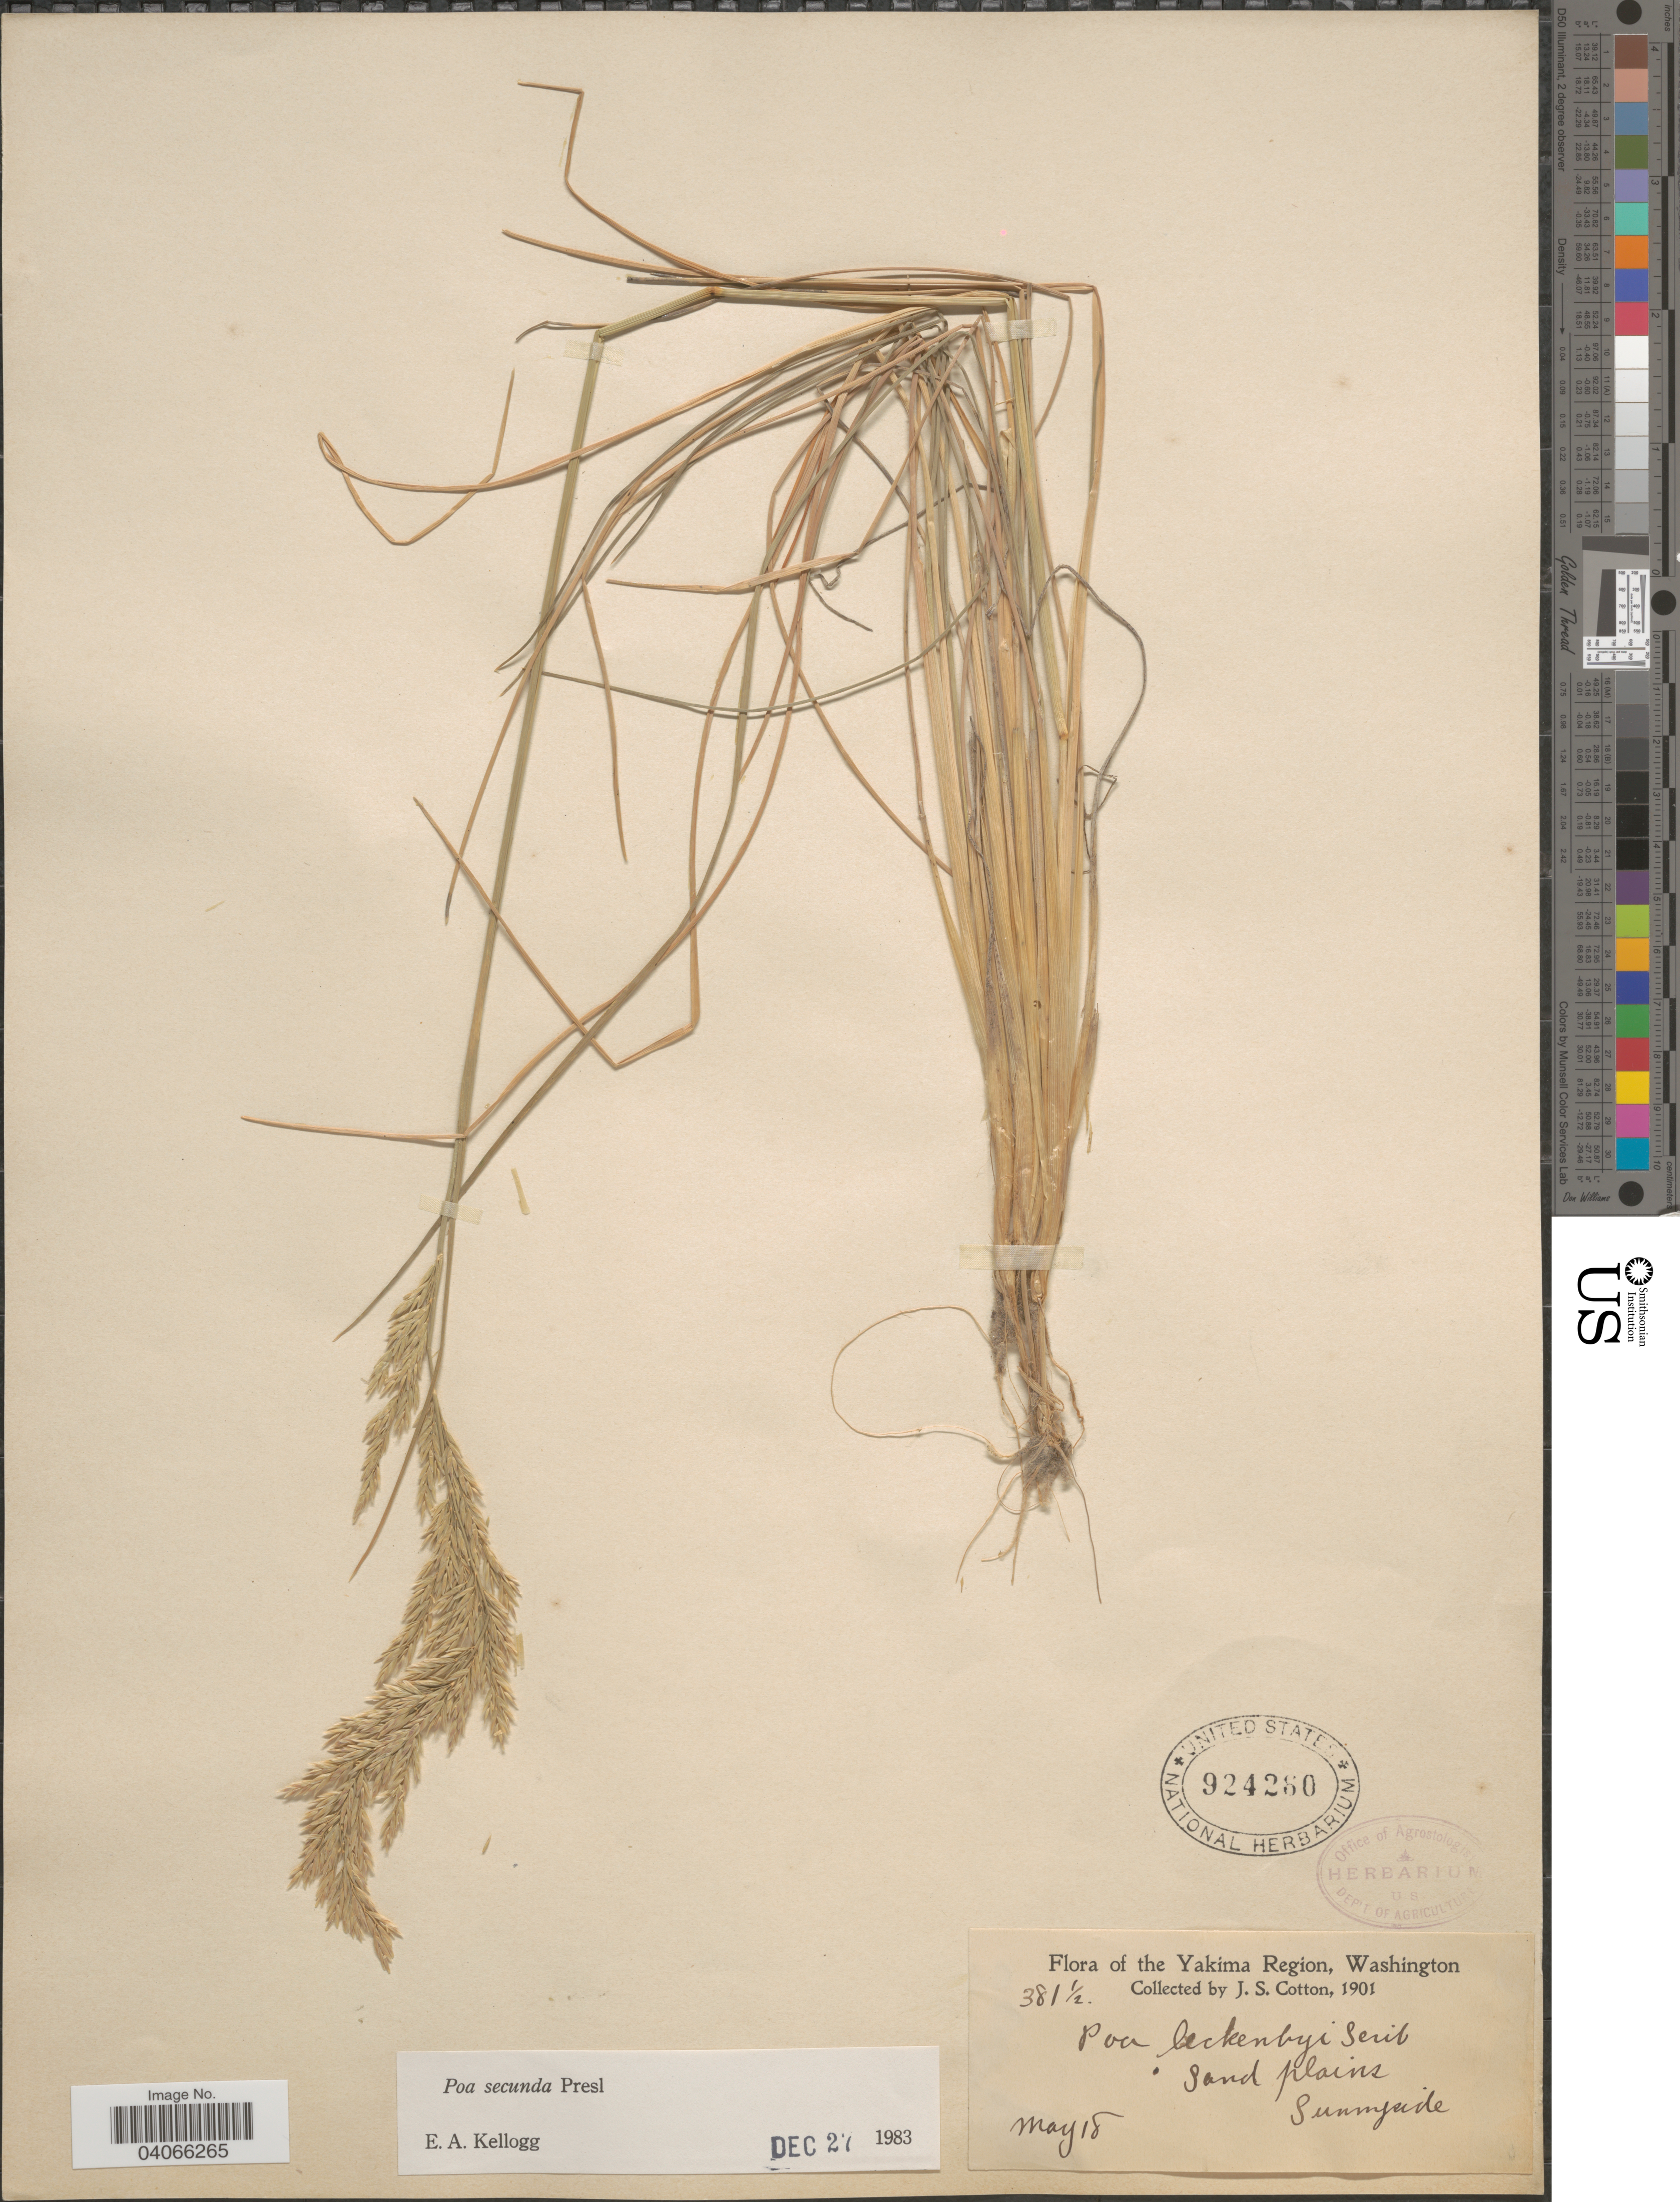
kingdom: Plantae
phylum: Tracheophyta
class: Liliopsida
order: Poales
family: Poaceae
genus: Poa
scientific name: Poa secunda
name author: J. Presl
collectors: J. S. Cotton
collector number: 381½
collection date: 1901-05-18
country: United States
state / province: Washington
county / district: Yakima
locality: Yakima Region. Sand plains, Sunnyside.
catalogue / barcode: US 924260